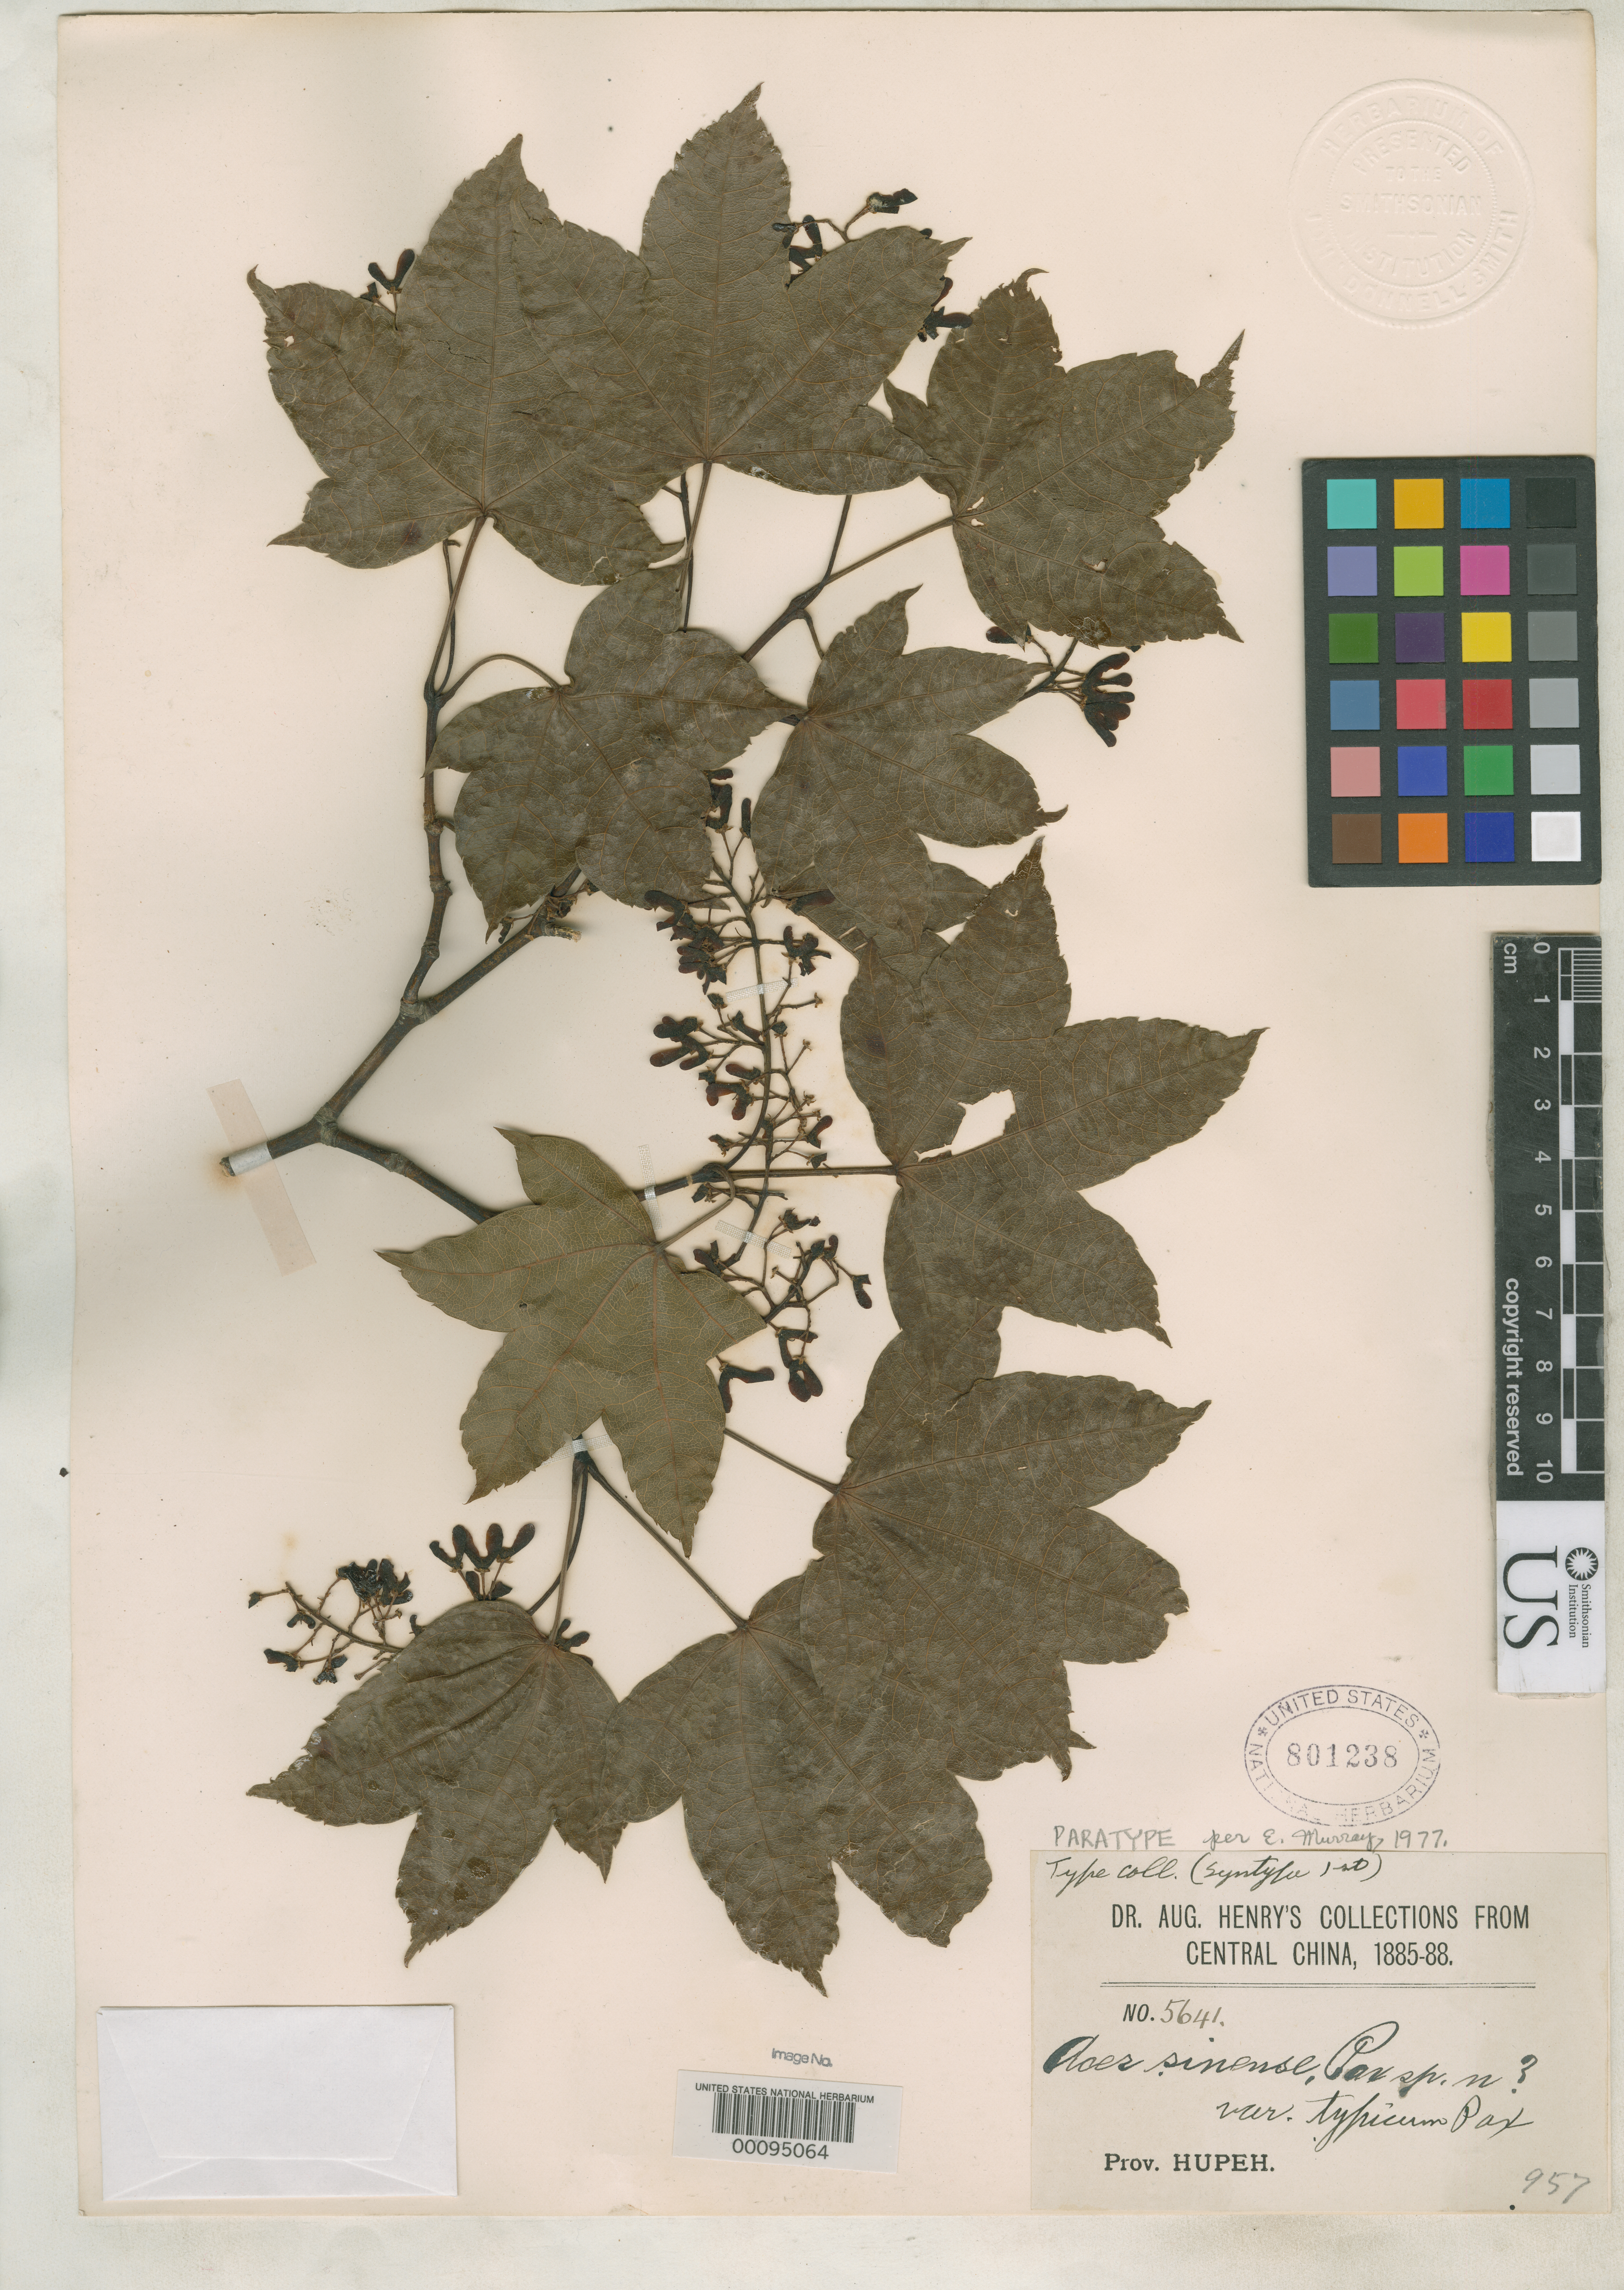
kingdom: Plantae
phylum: Tracheophyta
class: Magnoliopsida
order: Sapindales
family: Sapindaceae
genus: Acer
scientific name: Acer sinense var. typicum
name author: Pax in Engl.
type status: Isosyntype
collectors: A. Henry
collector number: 5641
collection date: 1885/1888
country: China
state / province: Hubei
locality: Central China. Prov. Hupeh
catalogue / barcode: US 801238